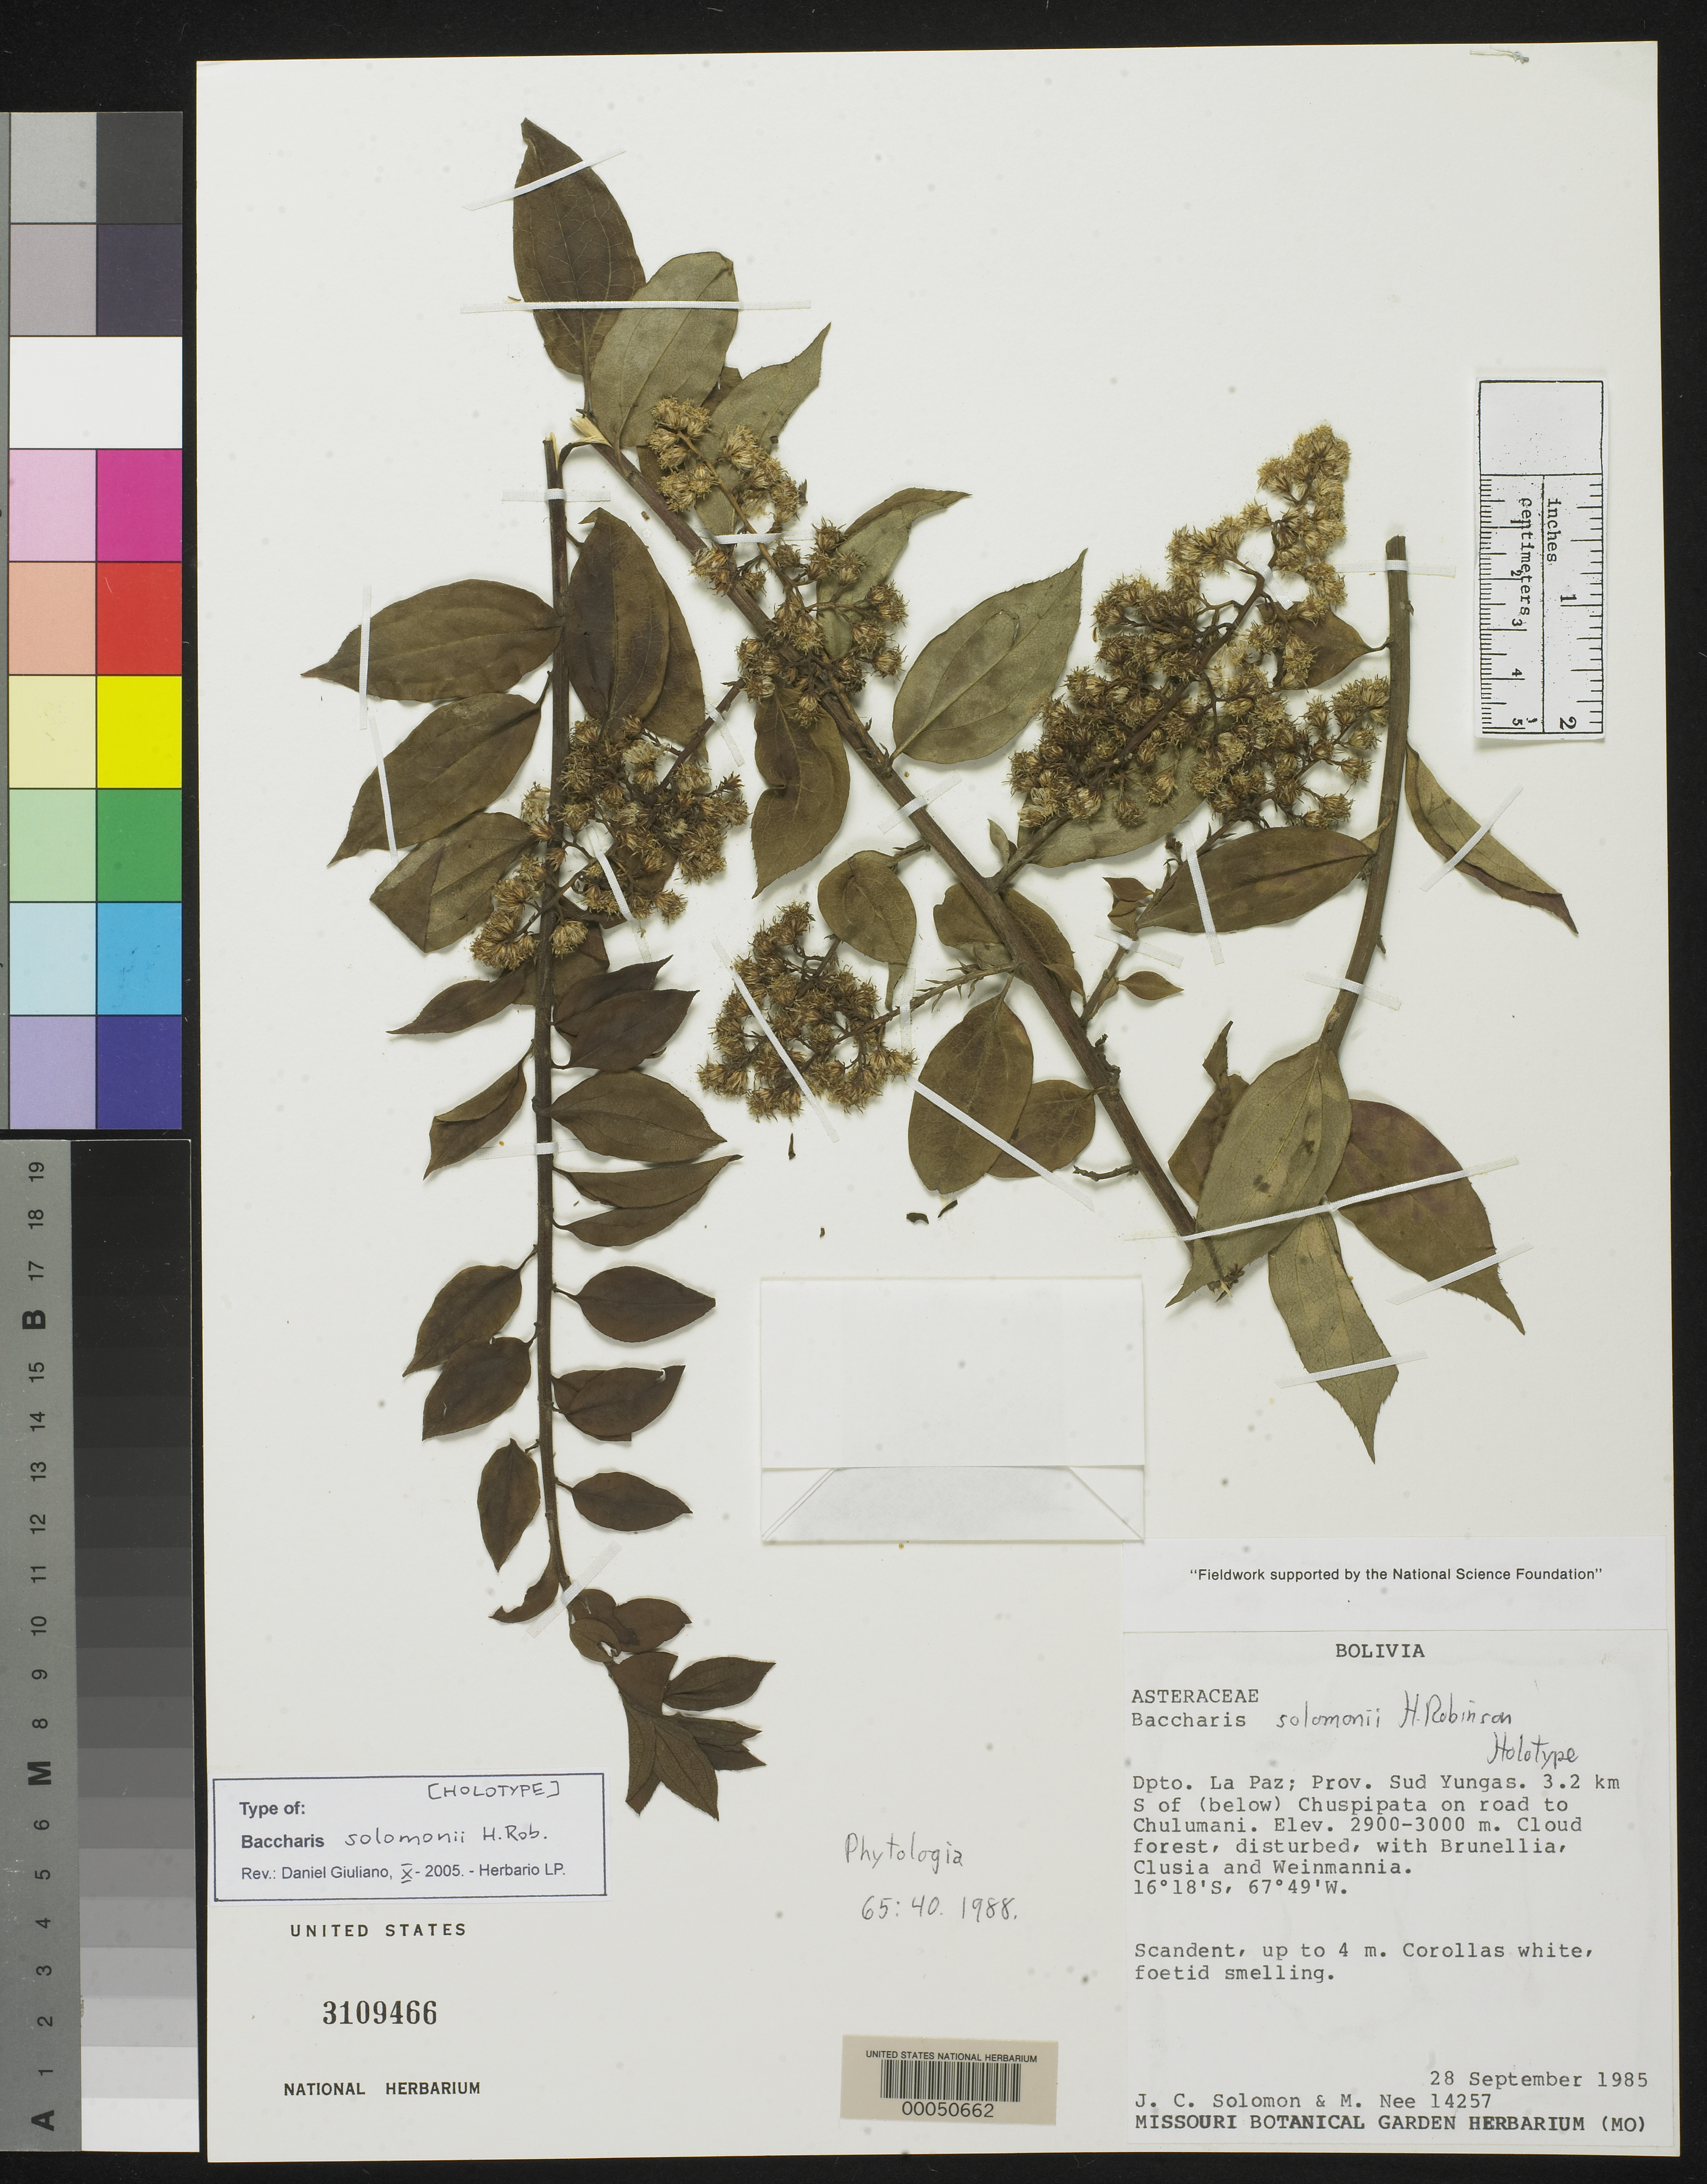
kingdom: Plantae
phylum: Tracheophyta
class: Magnoliopsida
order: Asterales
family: Asteraceae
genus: Baccharis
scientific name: Baccharis solomonii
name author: H. Rob.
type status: Holotype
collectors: J. C. Solomon & M. Nee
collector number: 14257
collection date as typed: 28 Sep 1985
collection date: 1985-09-28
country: Bolivia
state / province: La Paz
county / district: Sud Yungas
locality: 3.2 km S of Chuspipata on road to Chulumani.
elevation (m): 2900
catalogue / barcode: US 3109466